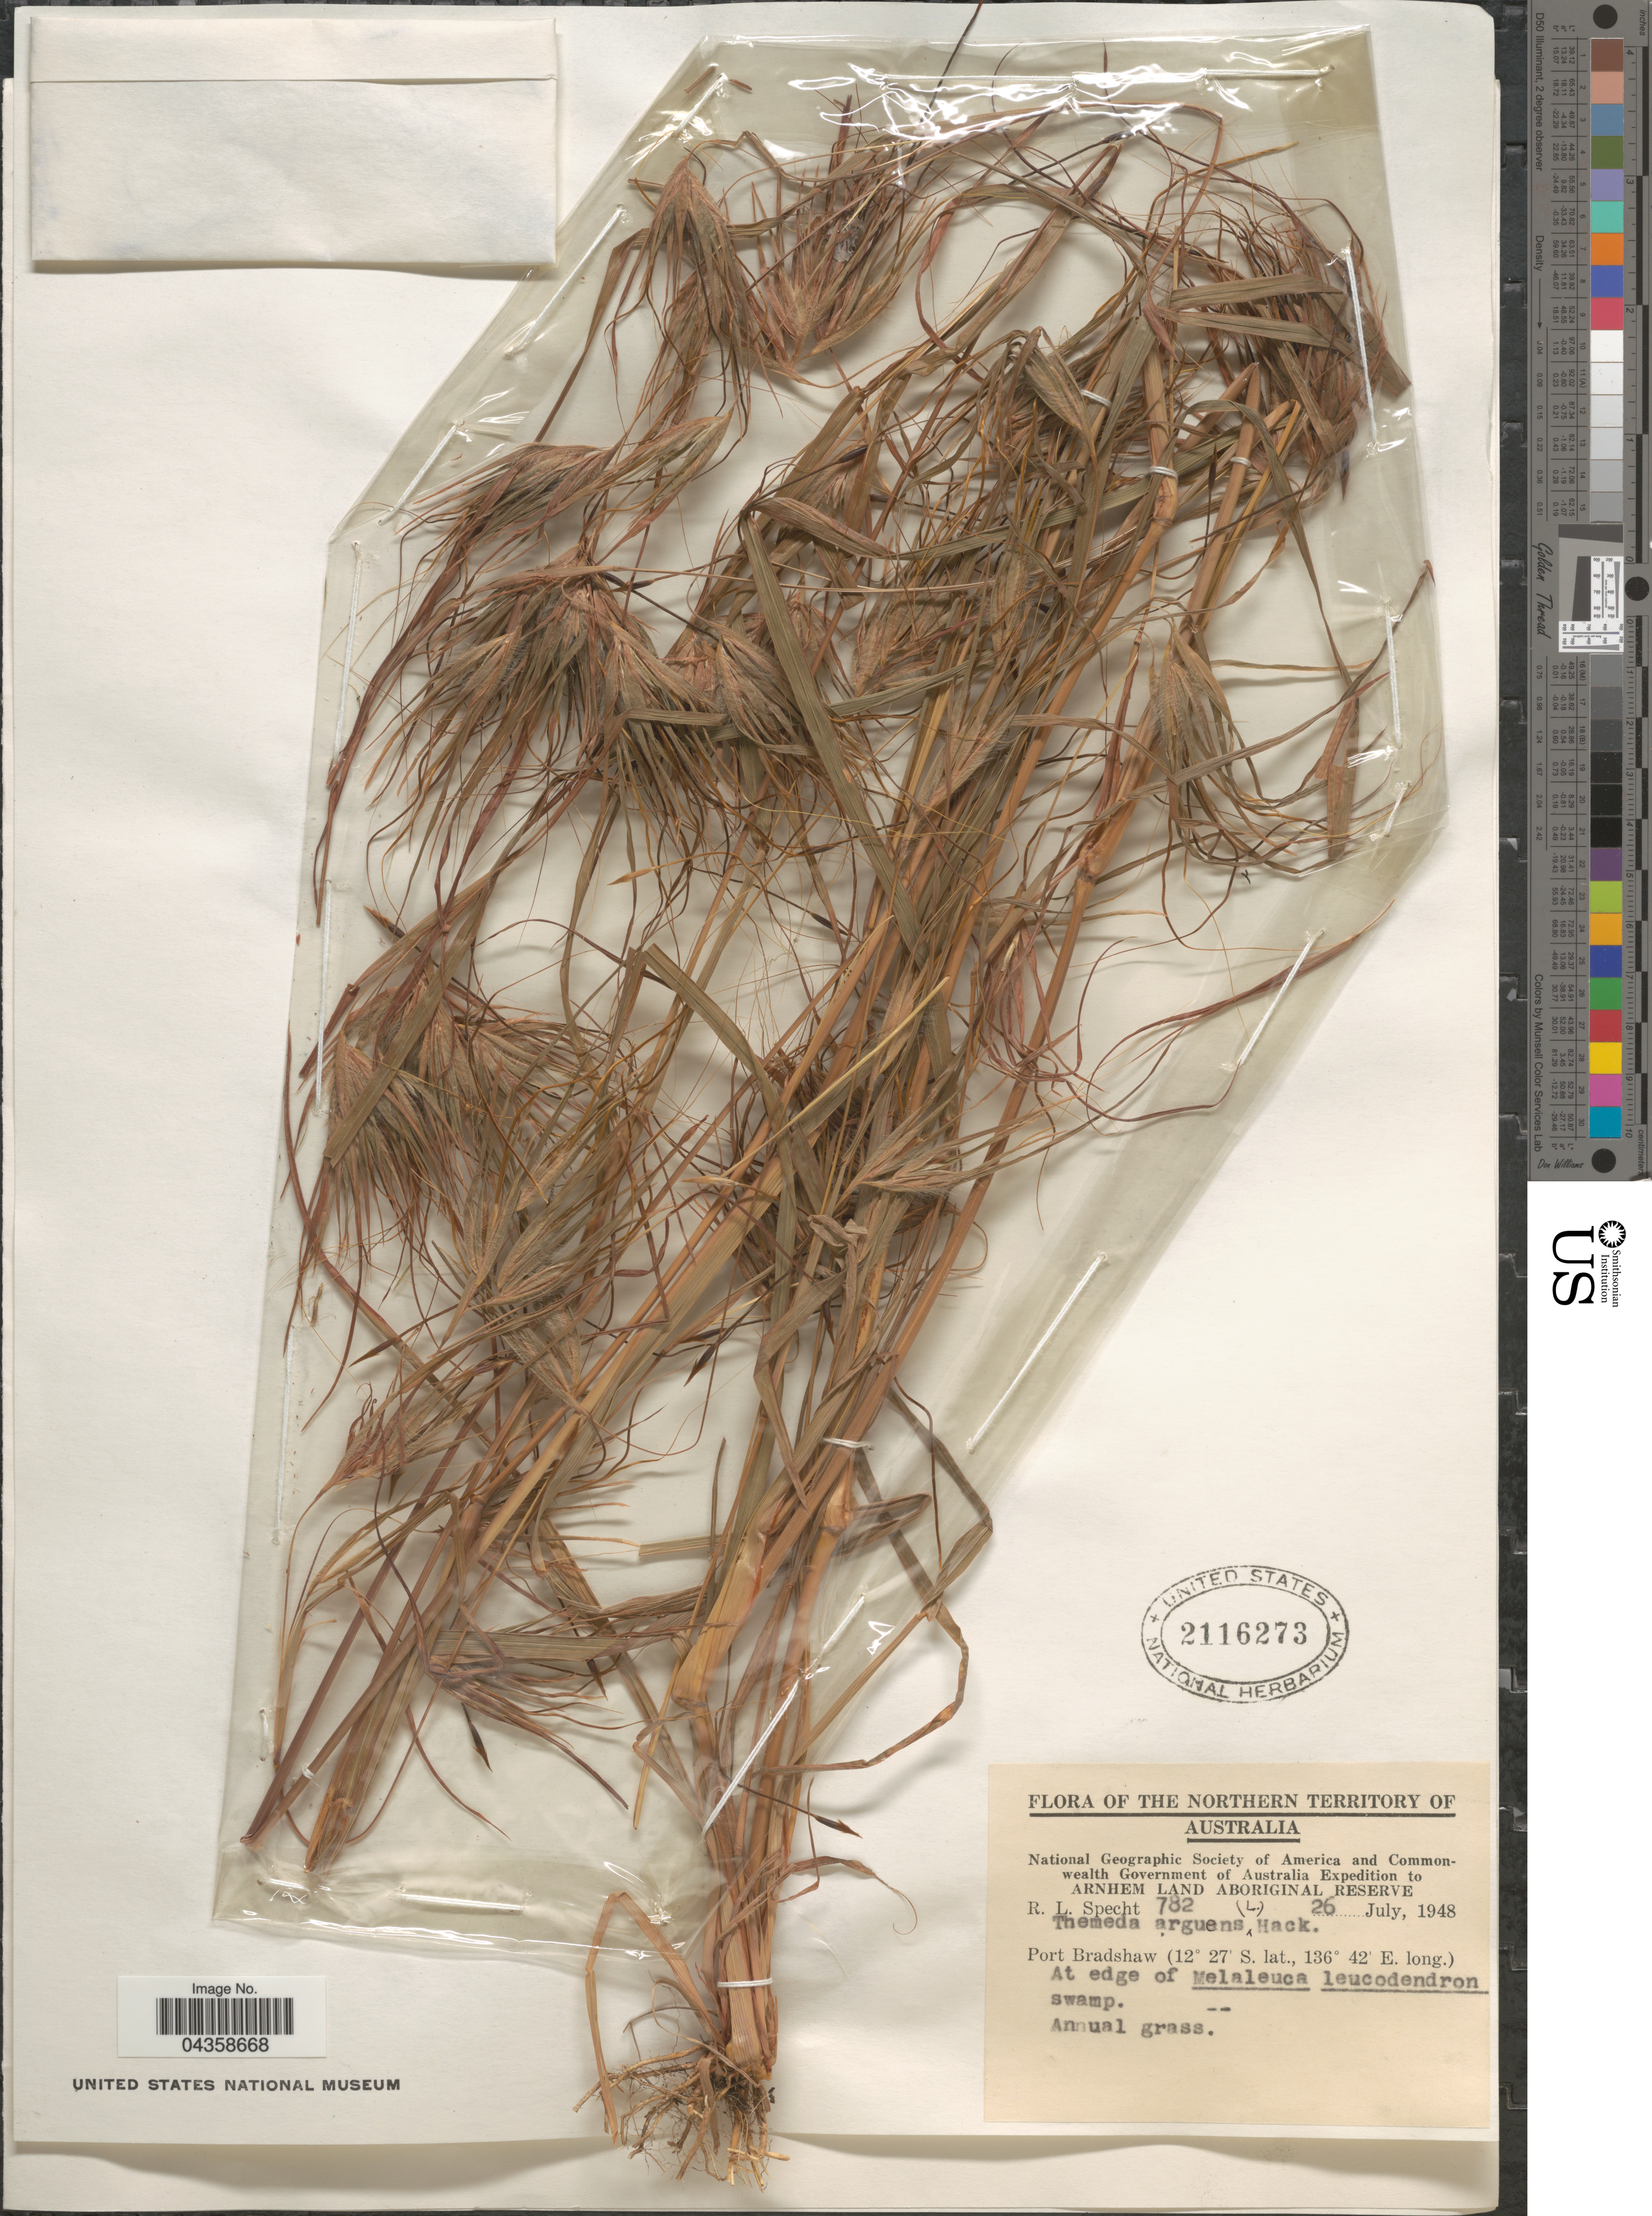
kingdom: Plantae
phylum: Tracheophyta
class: Liliopsida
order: Poales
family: Poaceae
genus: Themeda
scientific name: Themeda arguens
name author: (L.) Hack.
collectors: R. L. Specht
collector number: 782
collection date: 1948-07-26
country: Australia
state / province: Northern Territory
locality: National Geographic Society of America and Commonwealth Government of Australia Expedition to Arnhem Land Aboriginal Reserve. Port Bradshaw.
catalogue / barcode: US 2116273